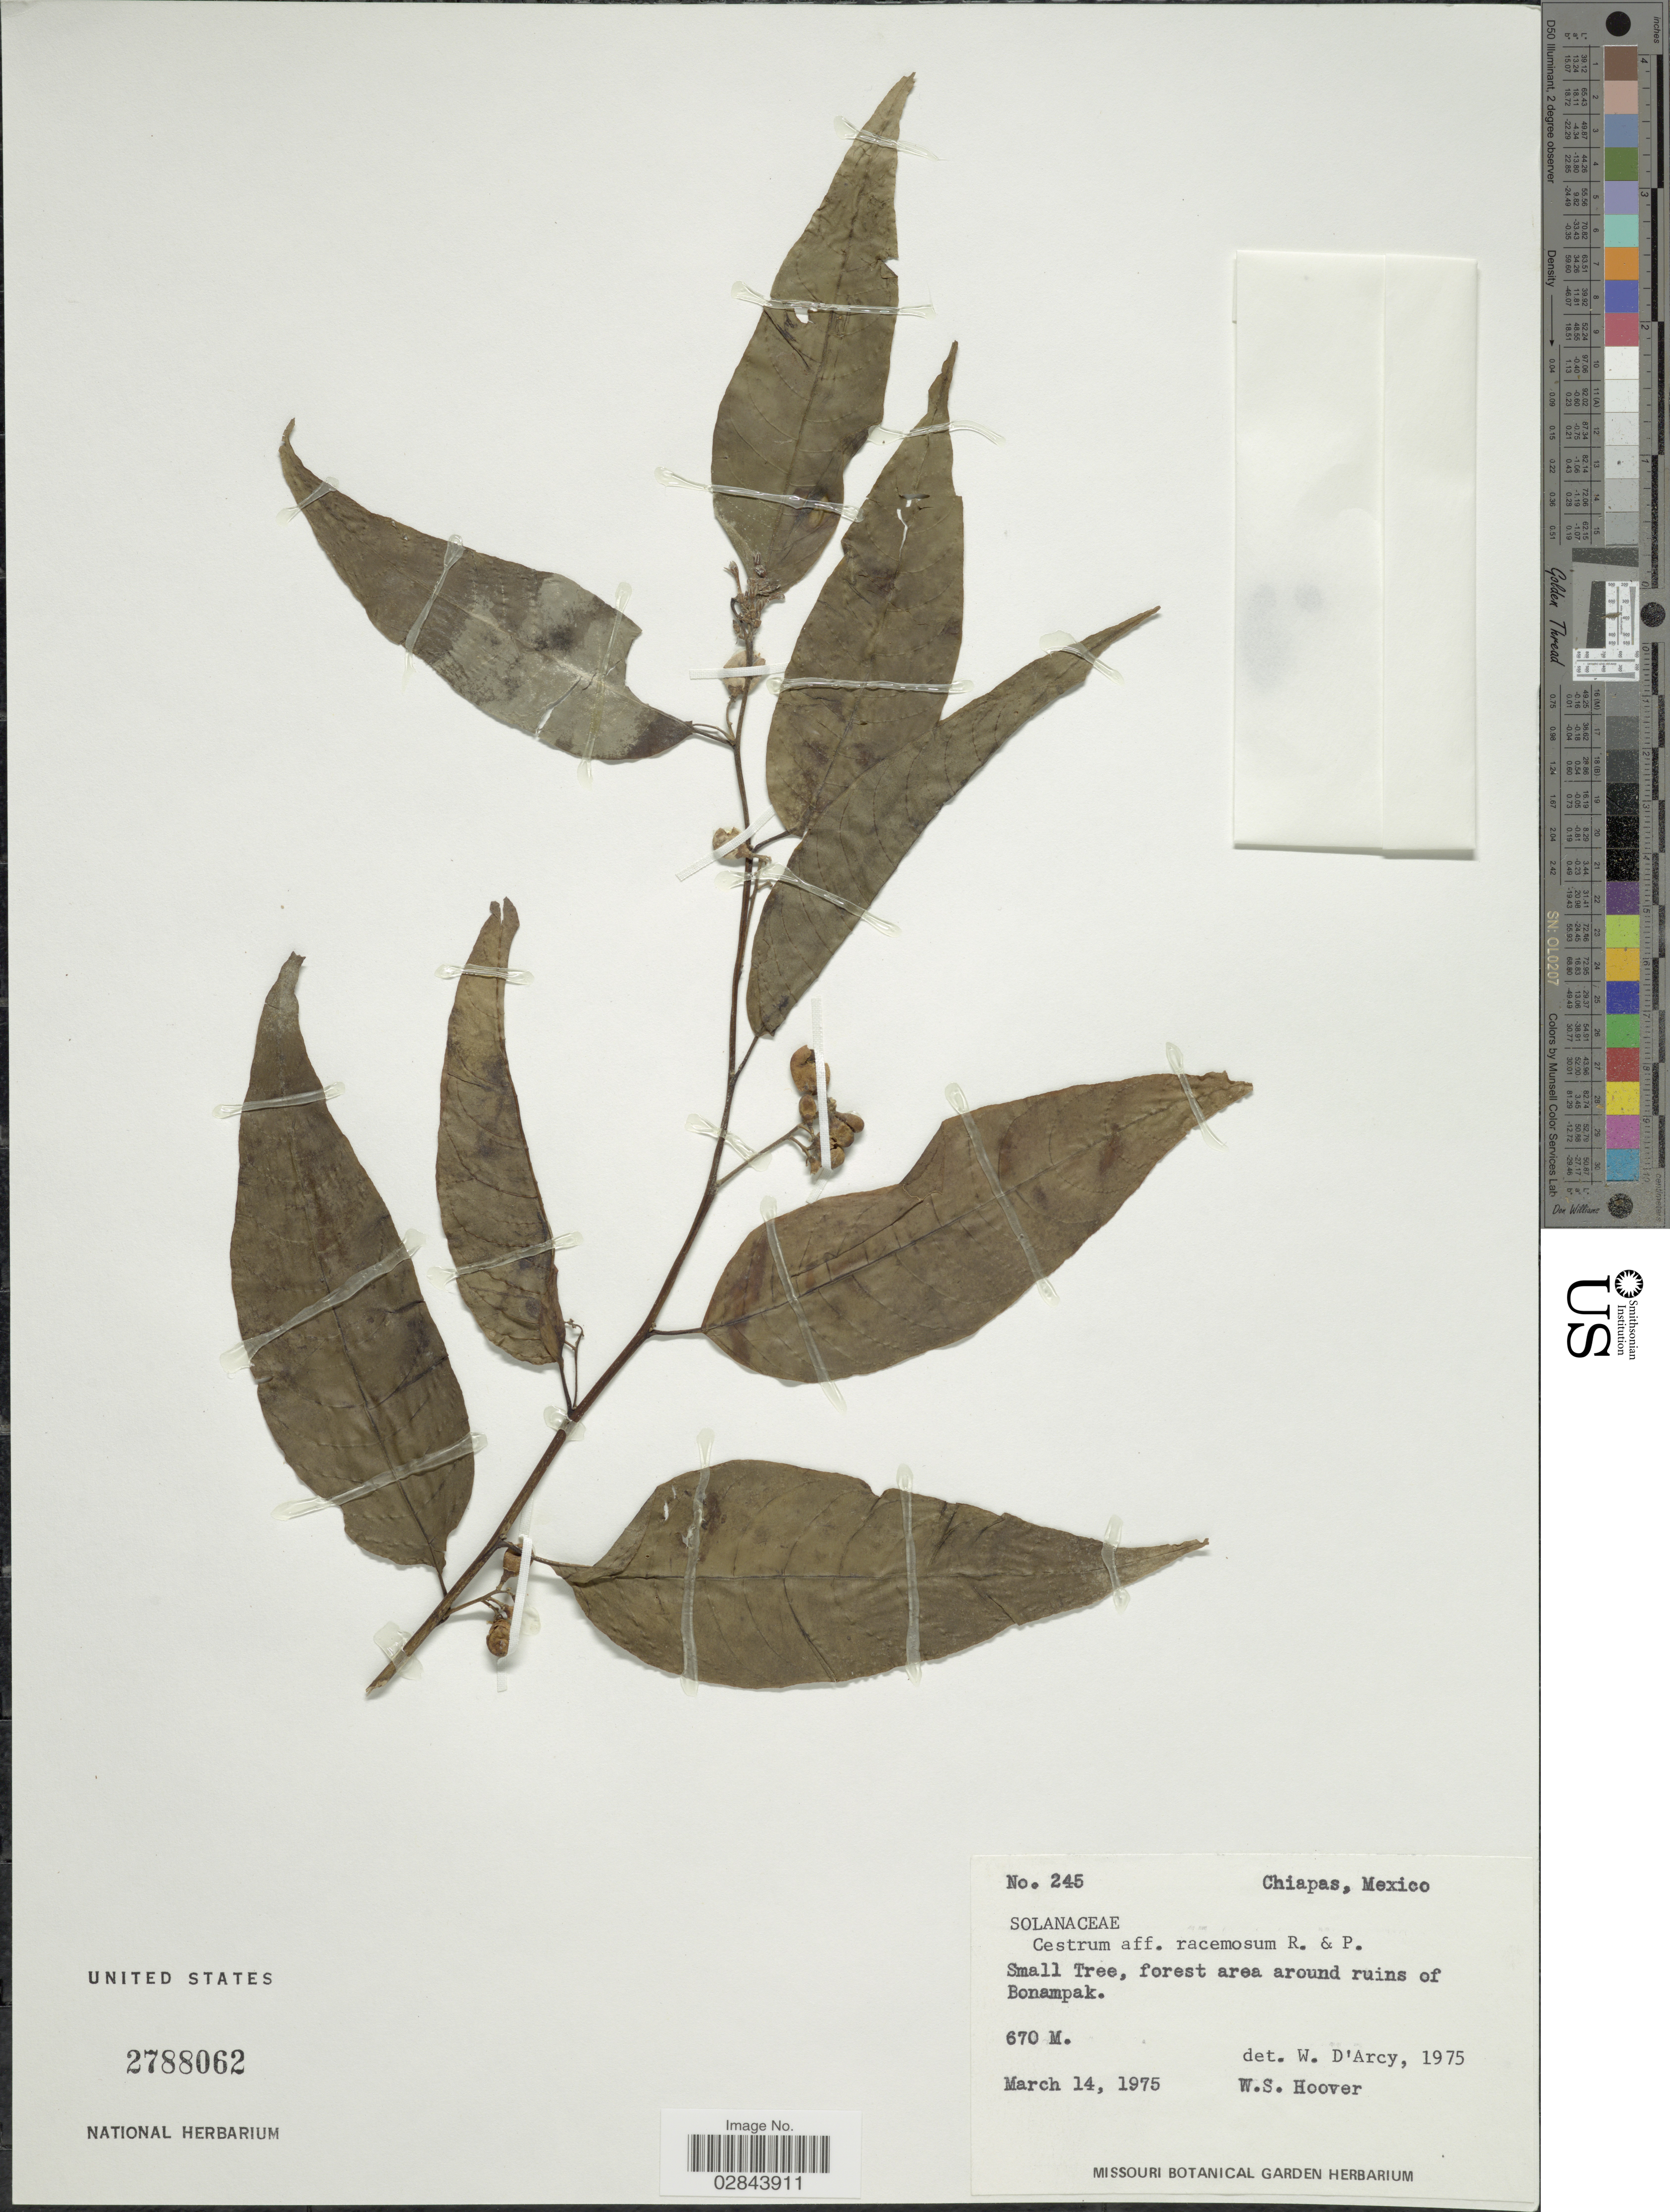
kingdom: Plantae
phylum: Tracheophyta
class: Magnoliopsida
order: Solanales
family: Solanaceae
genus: Cestrum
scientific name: Cestrum racemosum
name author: Ruiz & Pav.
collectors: W. S. Hoover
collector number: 245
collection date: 1975-03-14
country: Mexico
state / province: Chiapas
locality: Forest area around ruins of Bpnampak.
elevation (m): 670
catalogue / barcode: US 2788062